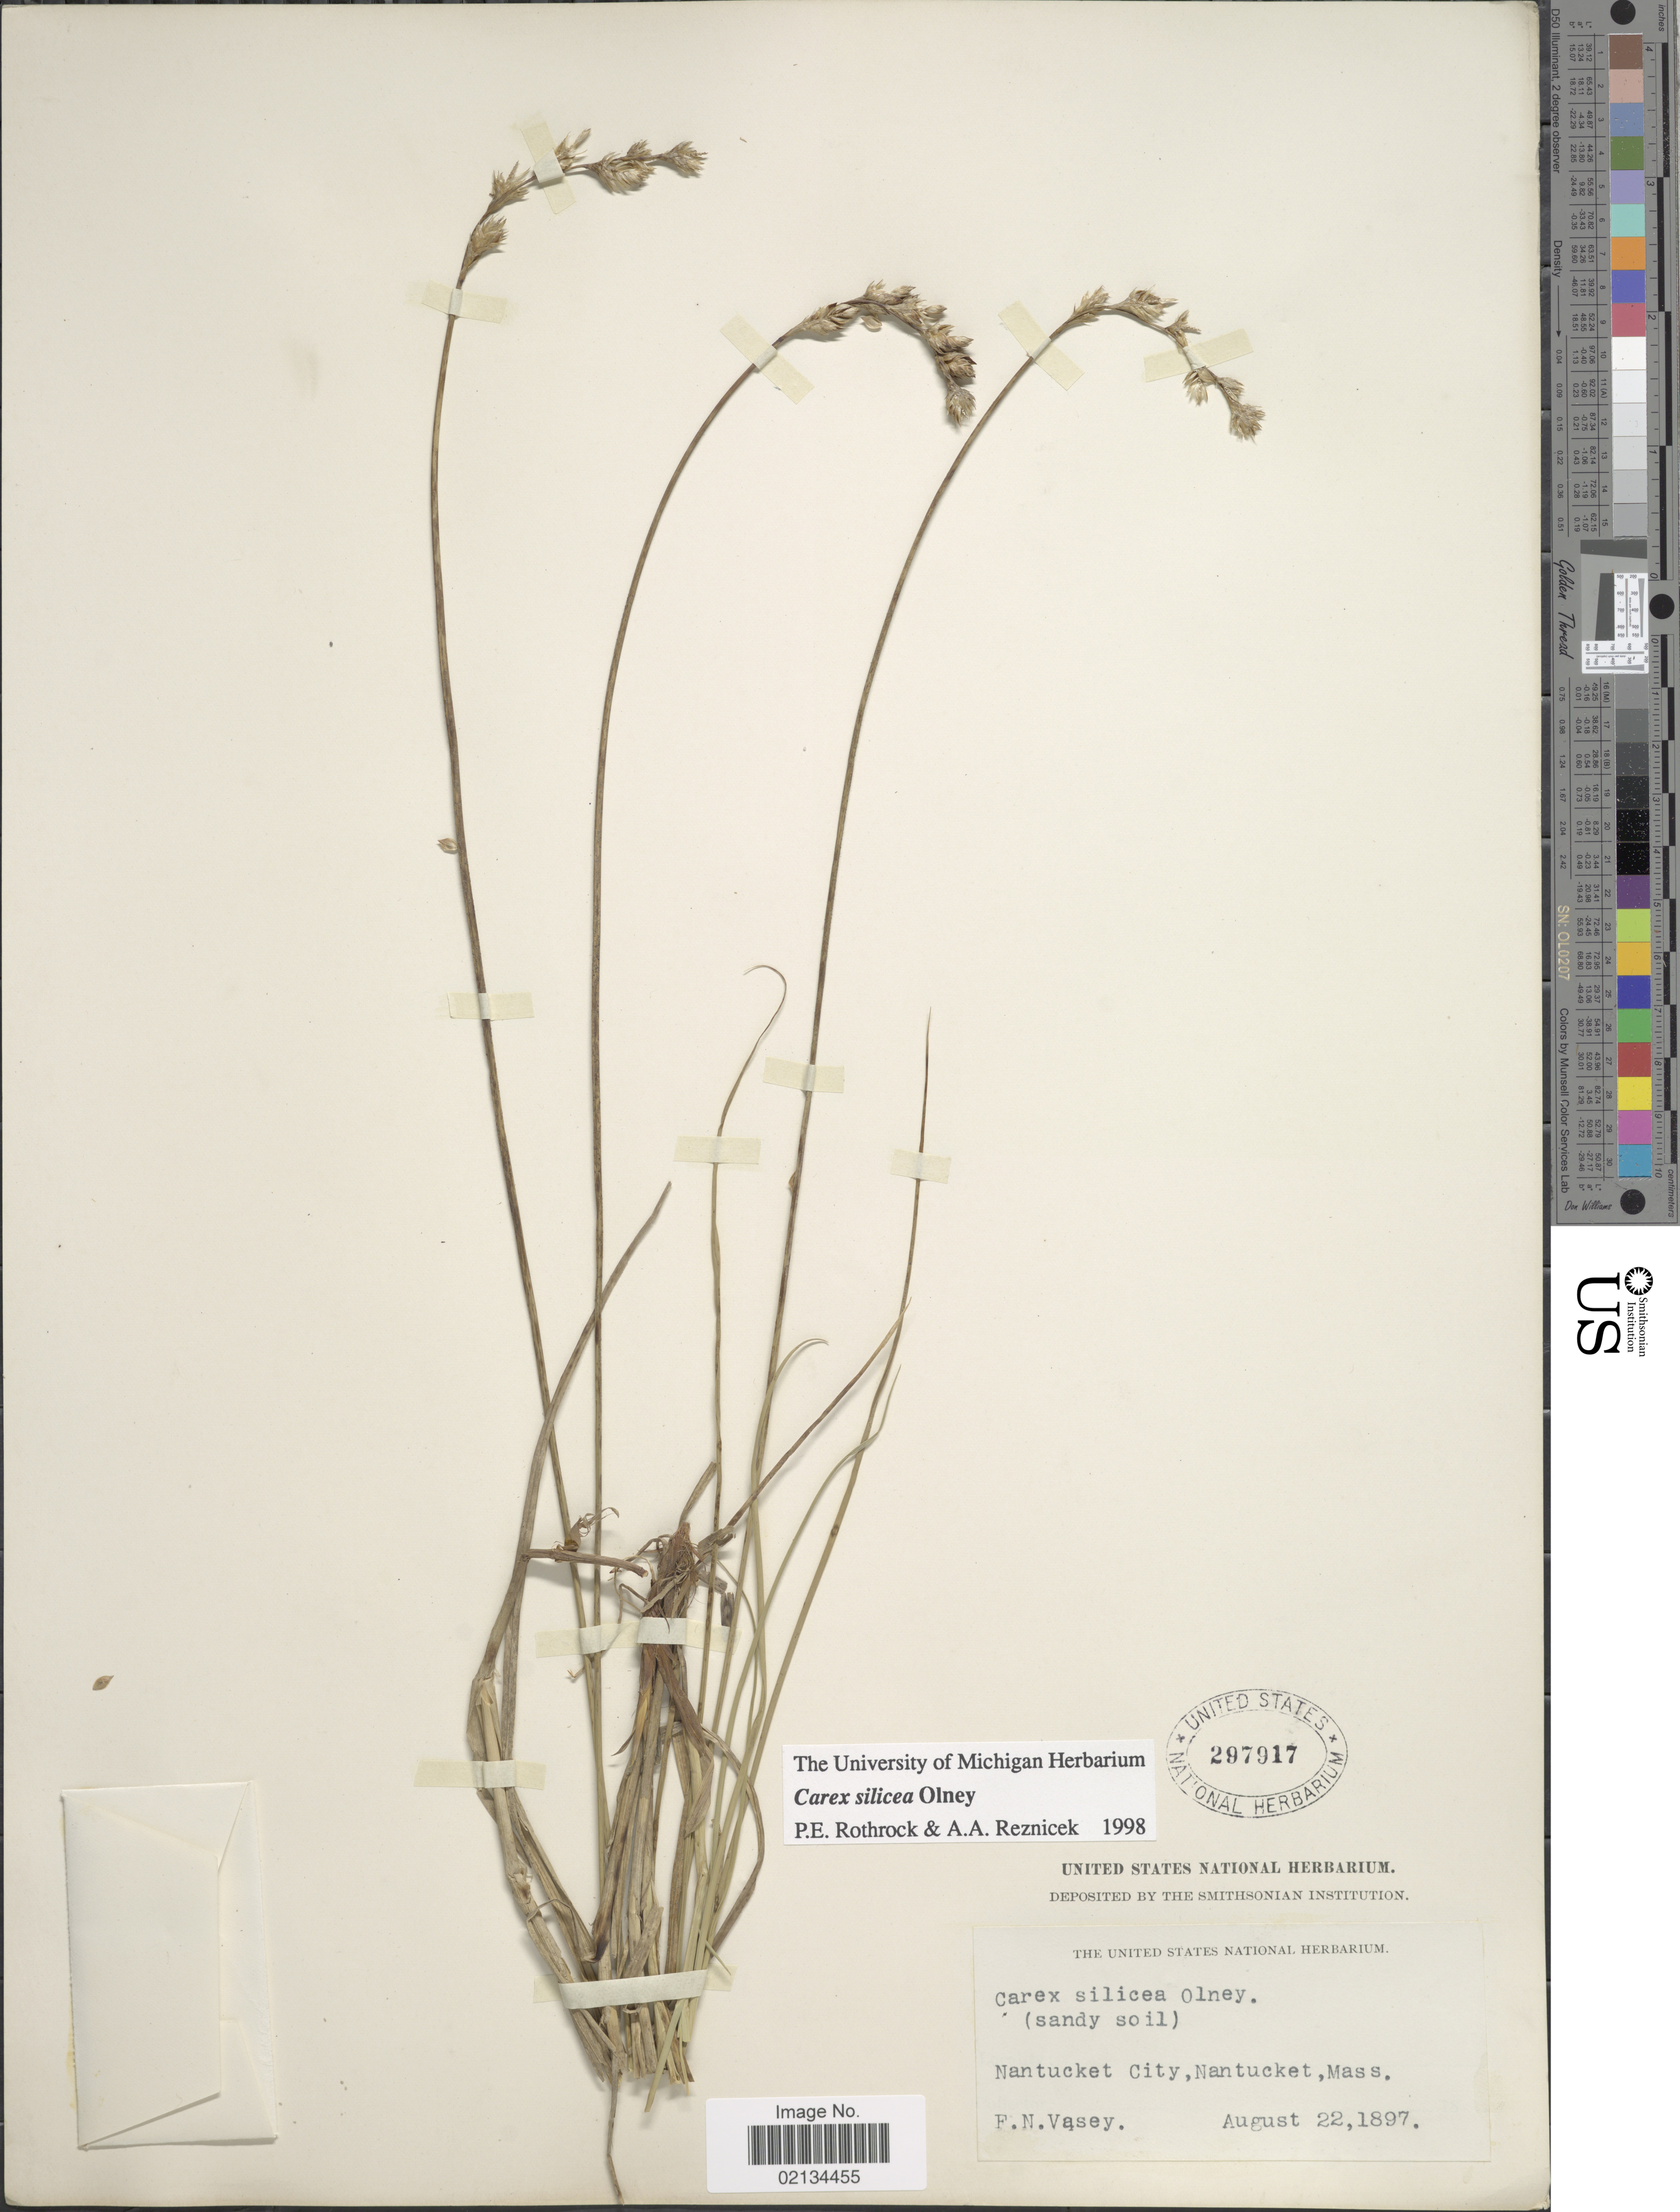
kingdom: Plantae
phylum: Tracheophyta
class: Liliopsida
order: Poales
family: Cyperaceae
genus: Carex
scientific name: Carex silicea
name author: Olney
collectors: F. N. Vasey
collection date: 1897-08-22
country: United States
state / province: Massachusetts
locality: Nantucket City, Nantucket.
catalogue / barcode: US 297917